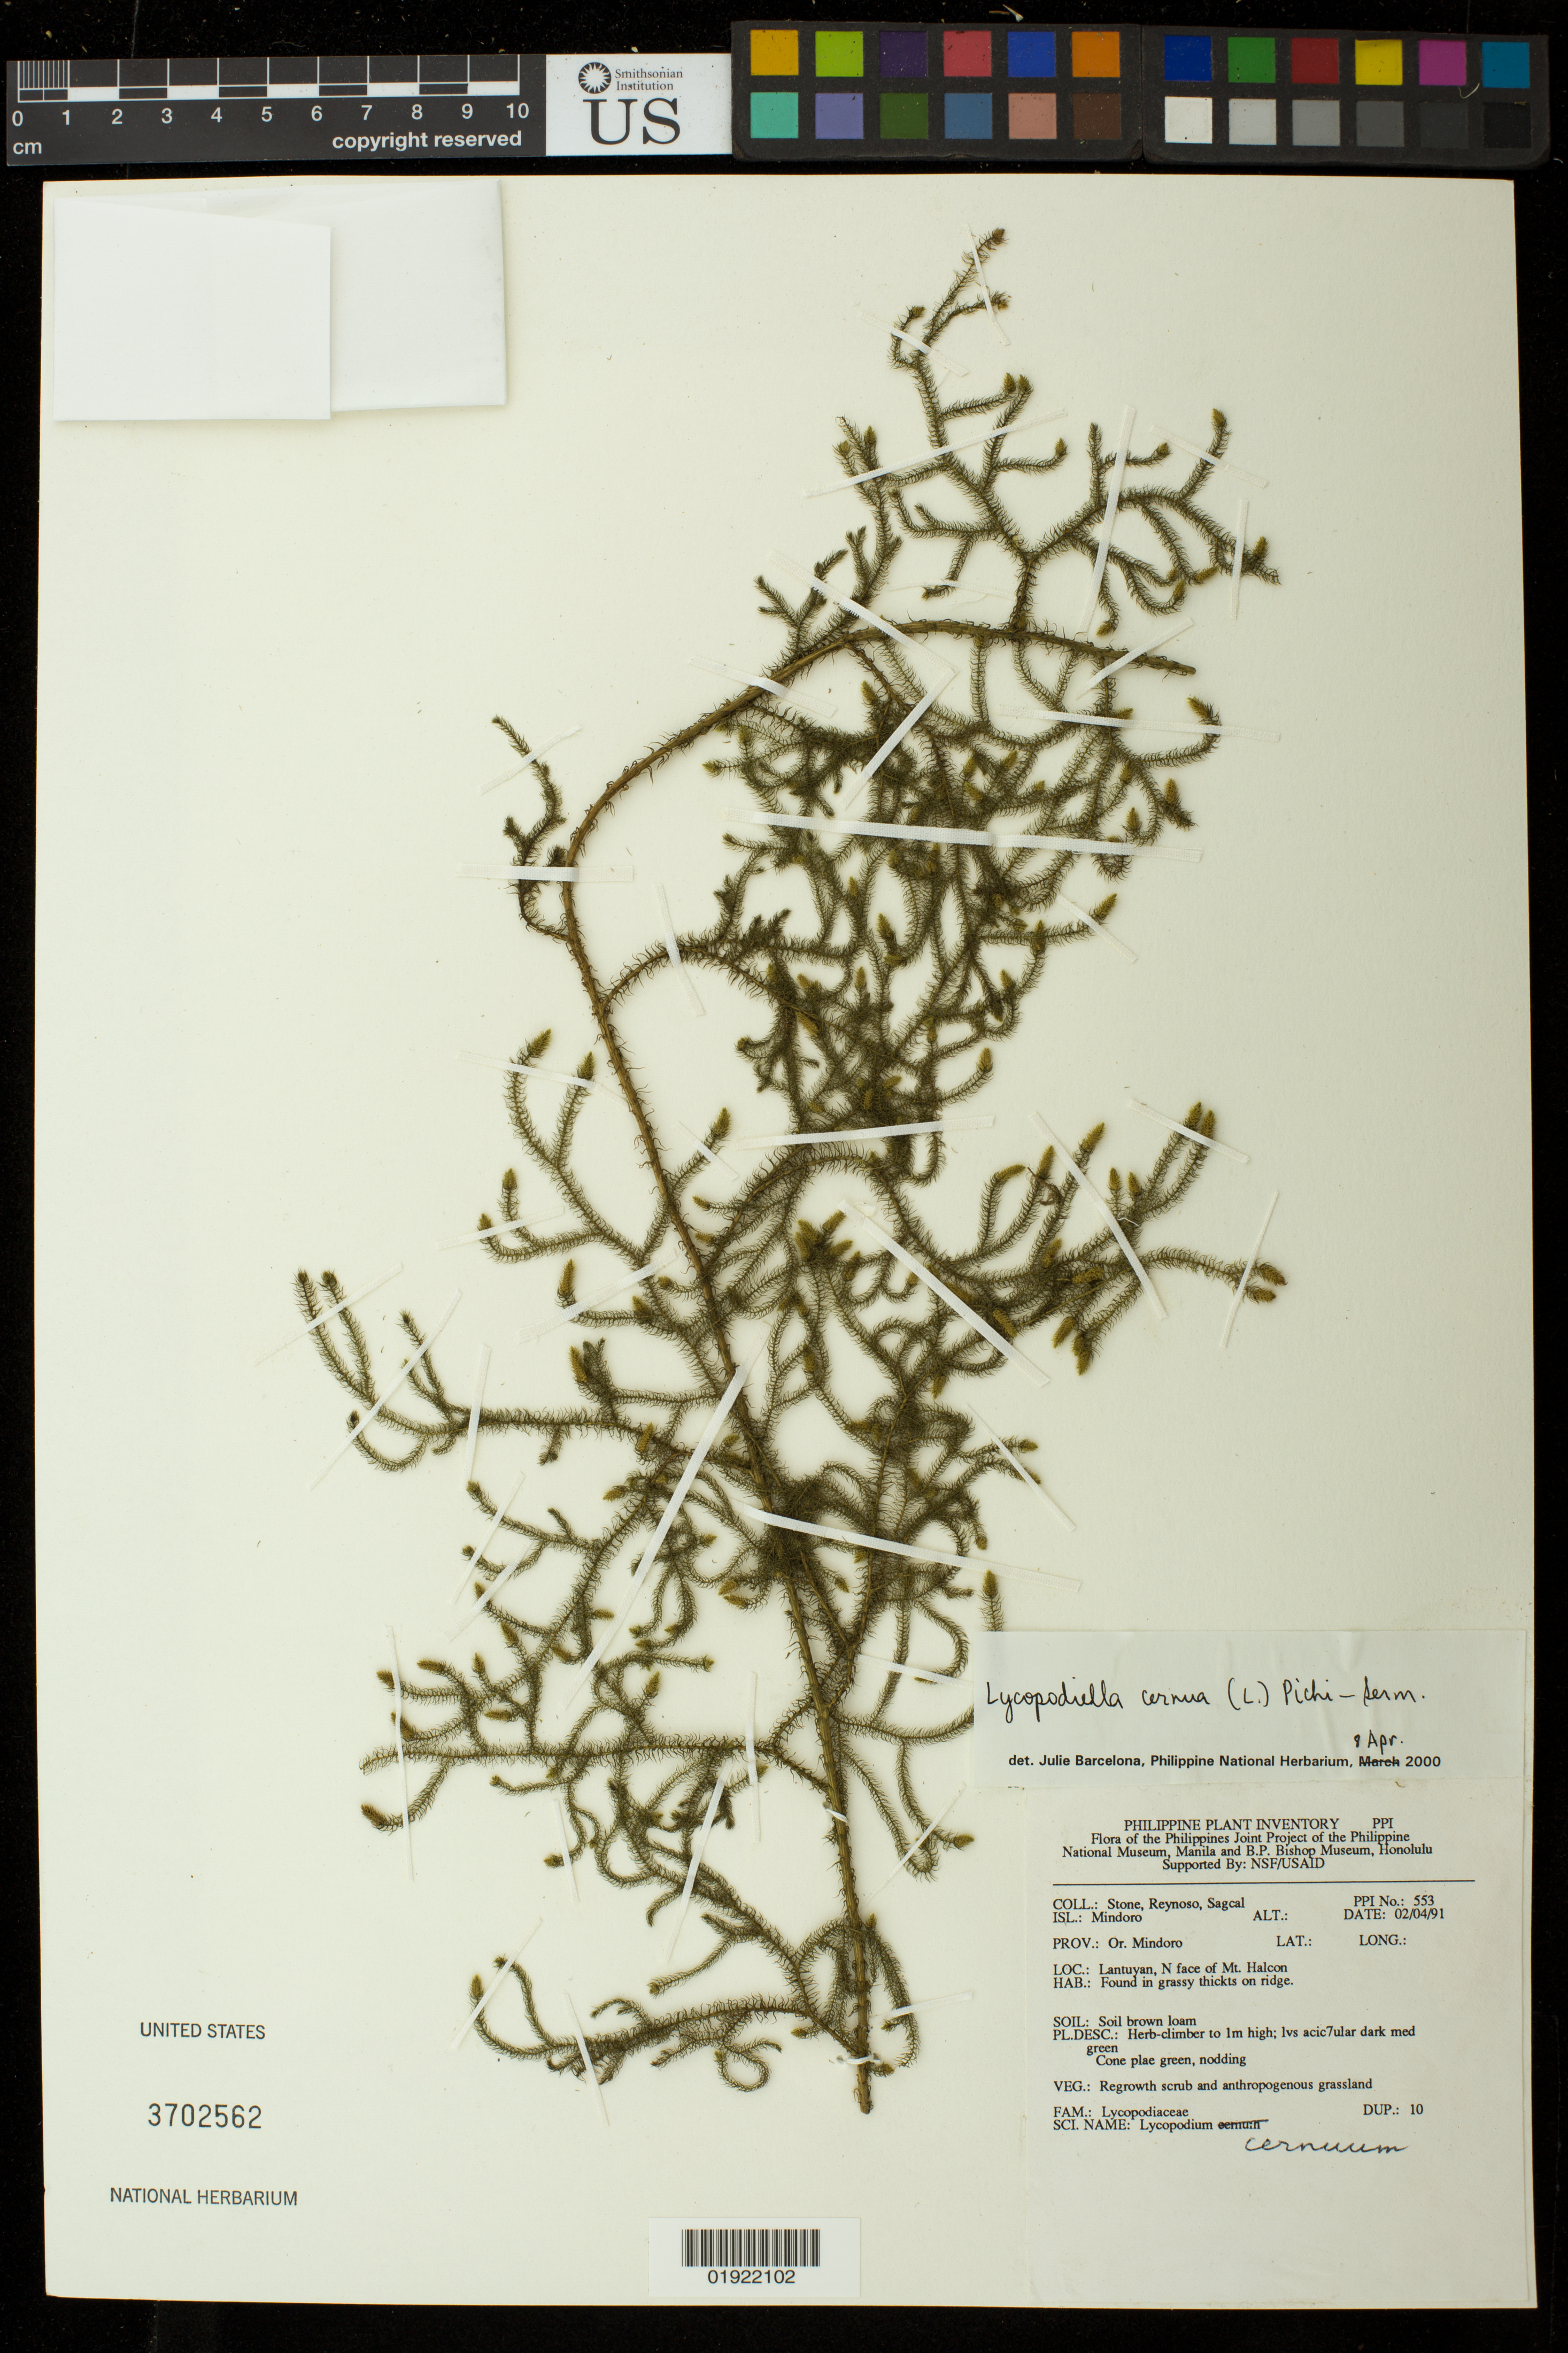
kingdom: Plantae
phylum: Tracheophyta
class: Lycopodiopsida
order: Lycopodiales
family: Lycopodiaceae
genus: Palhinhaea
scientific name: Palhinhaea cernua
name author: (L.) Vasc. & Franco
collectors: -. Stone, E. Reynoso & E. Sagcal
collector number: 553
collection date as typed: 02/04/92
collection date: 1992-04-02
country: Philippines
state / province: Mimaropa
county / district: Mindoro Oriental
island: Mindoro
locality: Lantuyan, N face of Mt. Halcon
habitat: found in grassy thickets on ridge, soil brown loam, regrowth scrub and anthropogenous grassland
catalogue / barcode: US 3702562